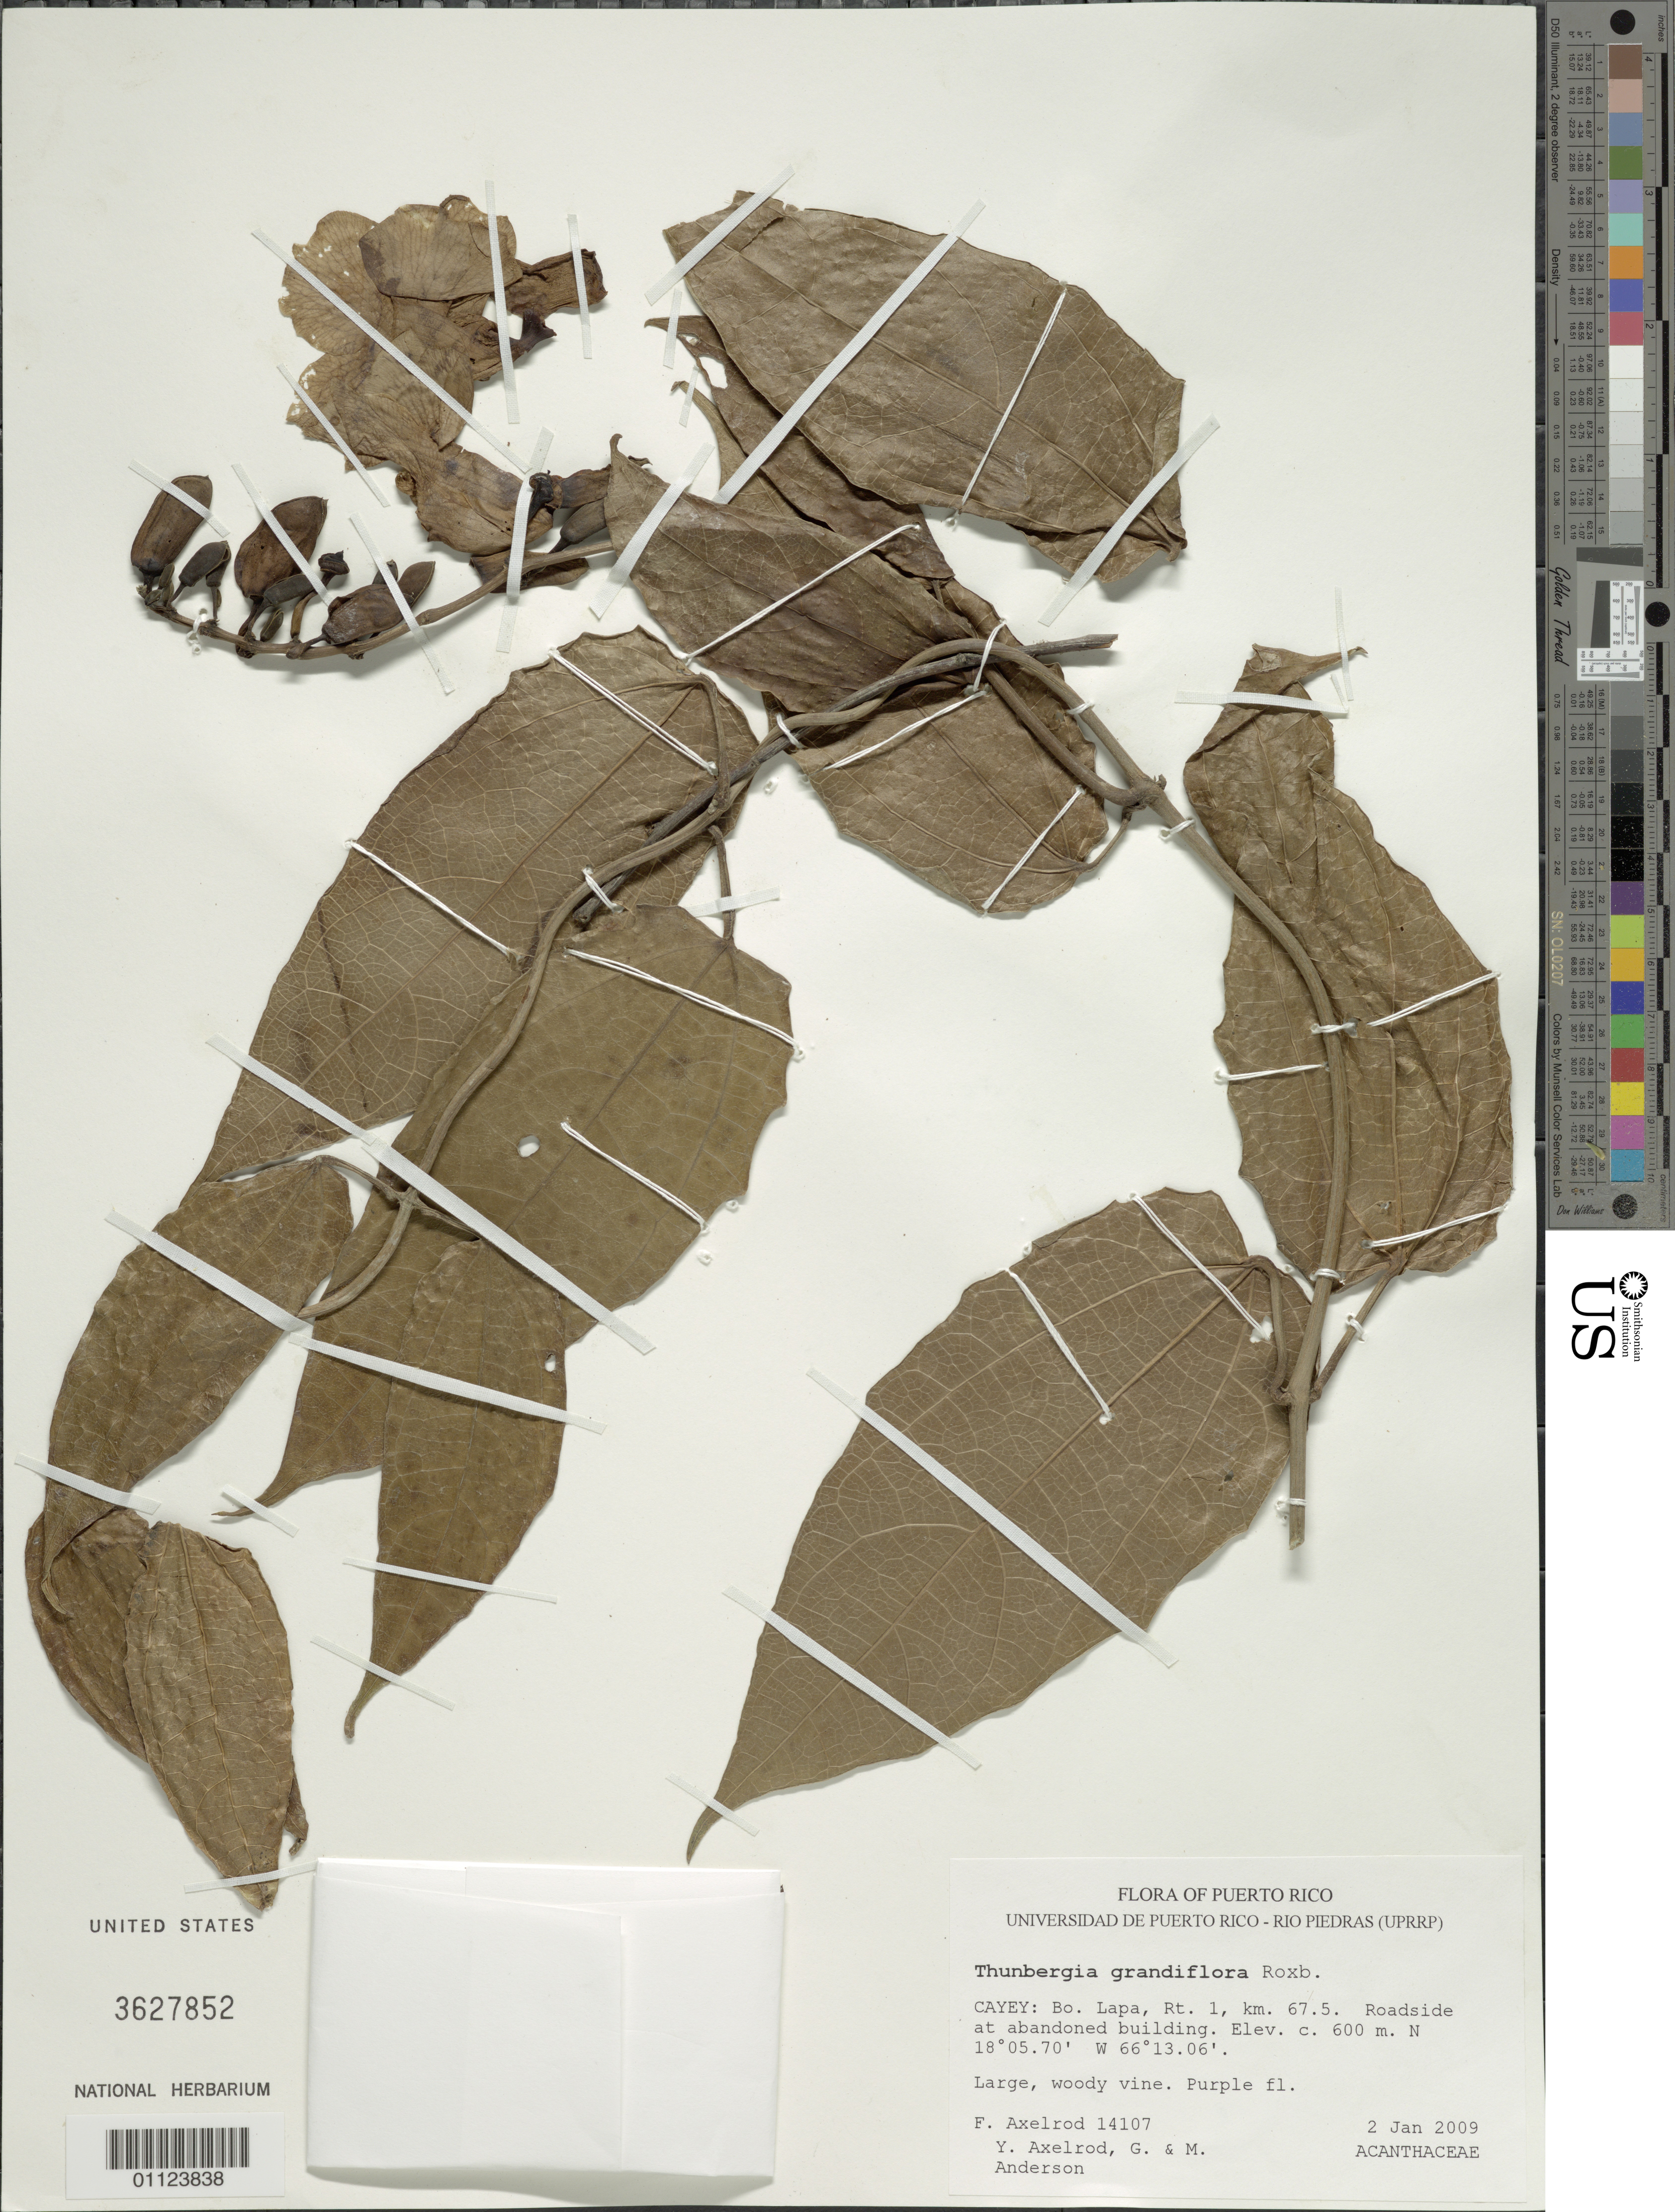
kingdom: Plantae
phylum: Tracheophyta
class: Magnoliopsida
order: Lamiales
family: Acanthaceae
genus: Thunbergia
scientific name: Thunbergia grandiflora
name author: Roxb.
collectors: F. S. Axelrod, Y. Axelrod, G. Anderson & M. Anderson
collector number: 14107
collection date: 2009-01-02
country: Puerto Rico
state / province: Cayey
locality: Bo. Lapa, Rt. 1, km 67.5.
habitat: Roadside at abandoned building.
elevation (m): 600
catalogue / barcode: US 3627852